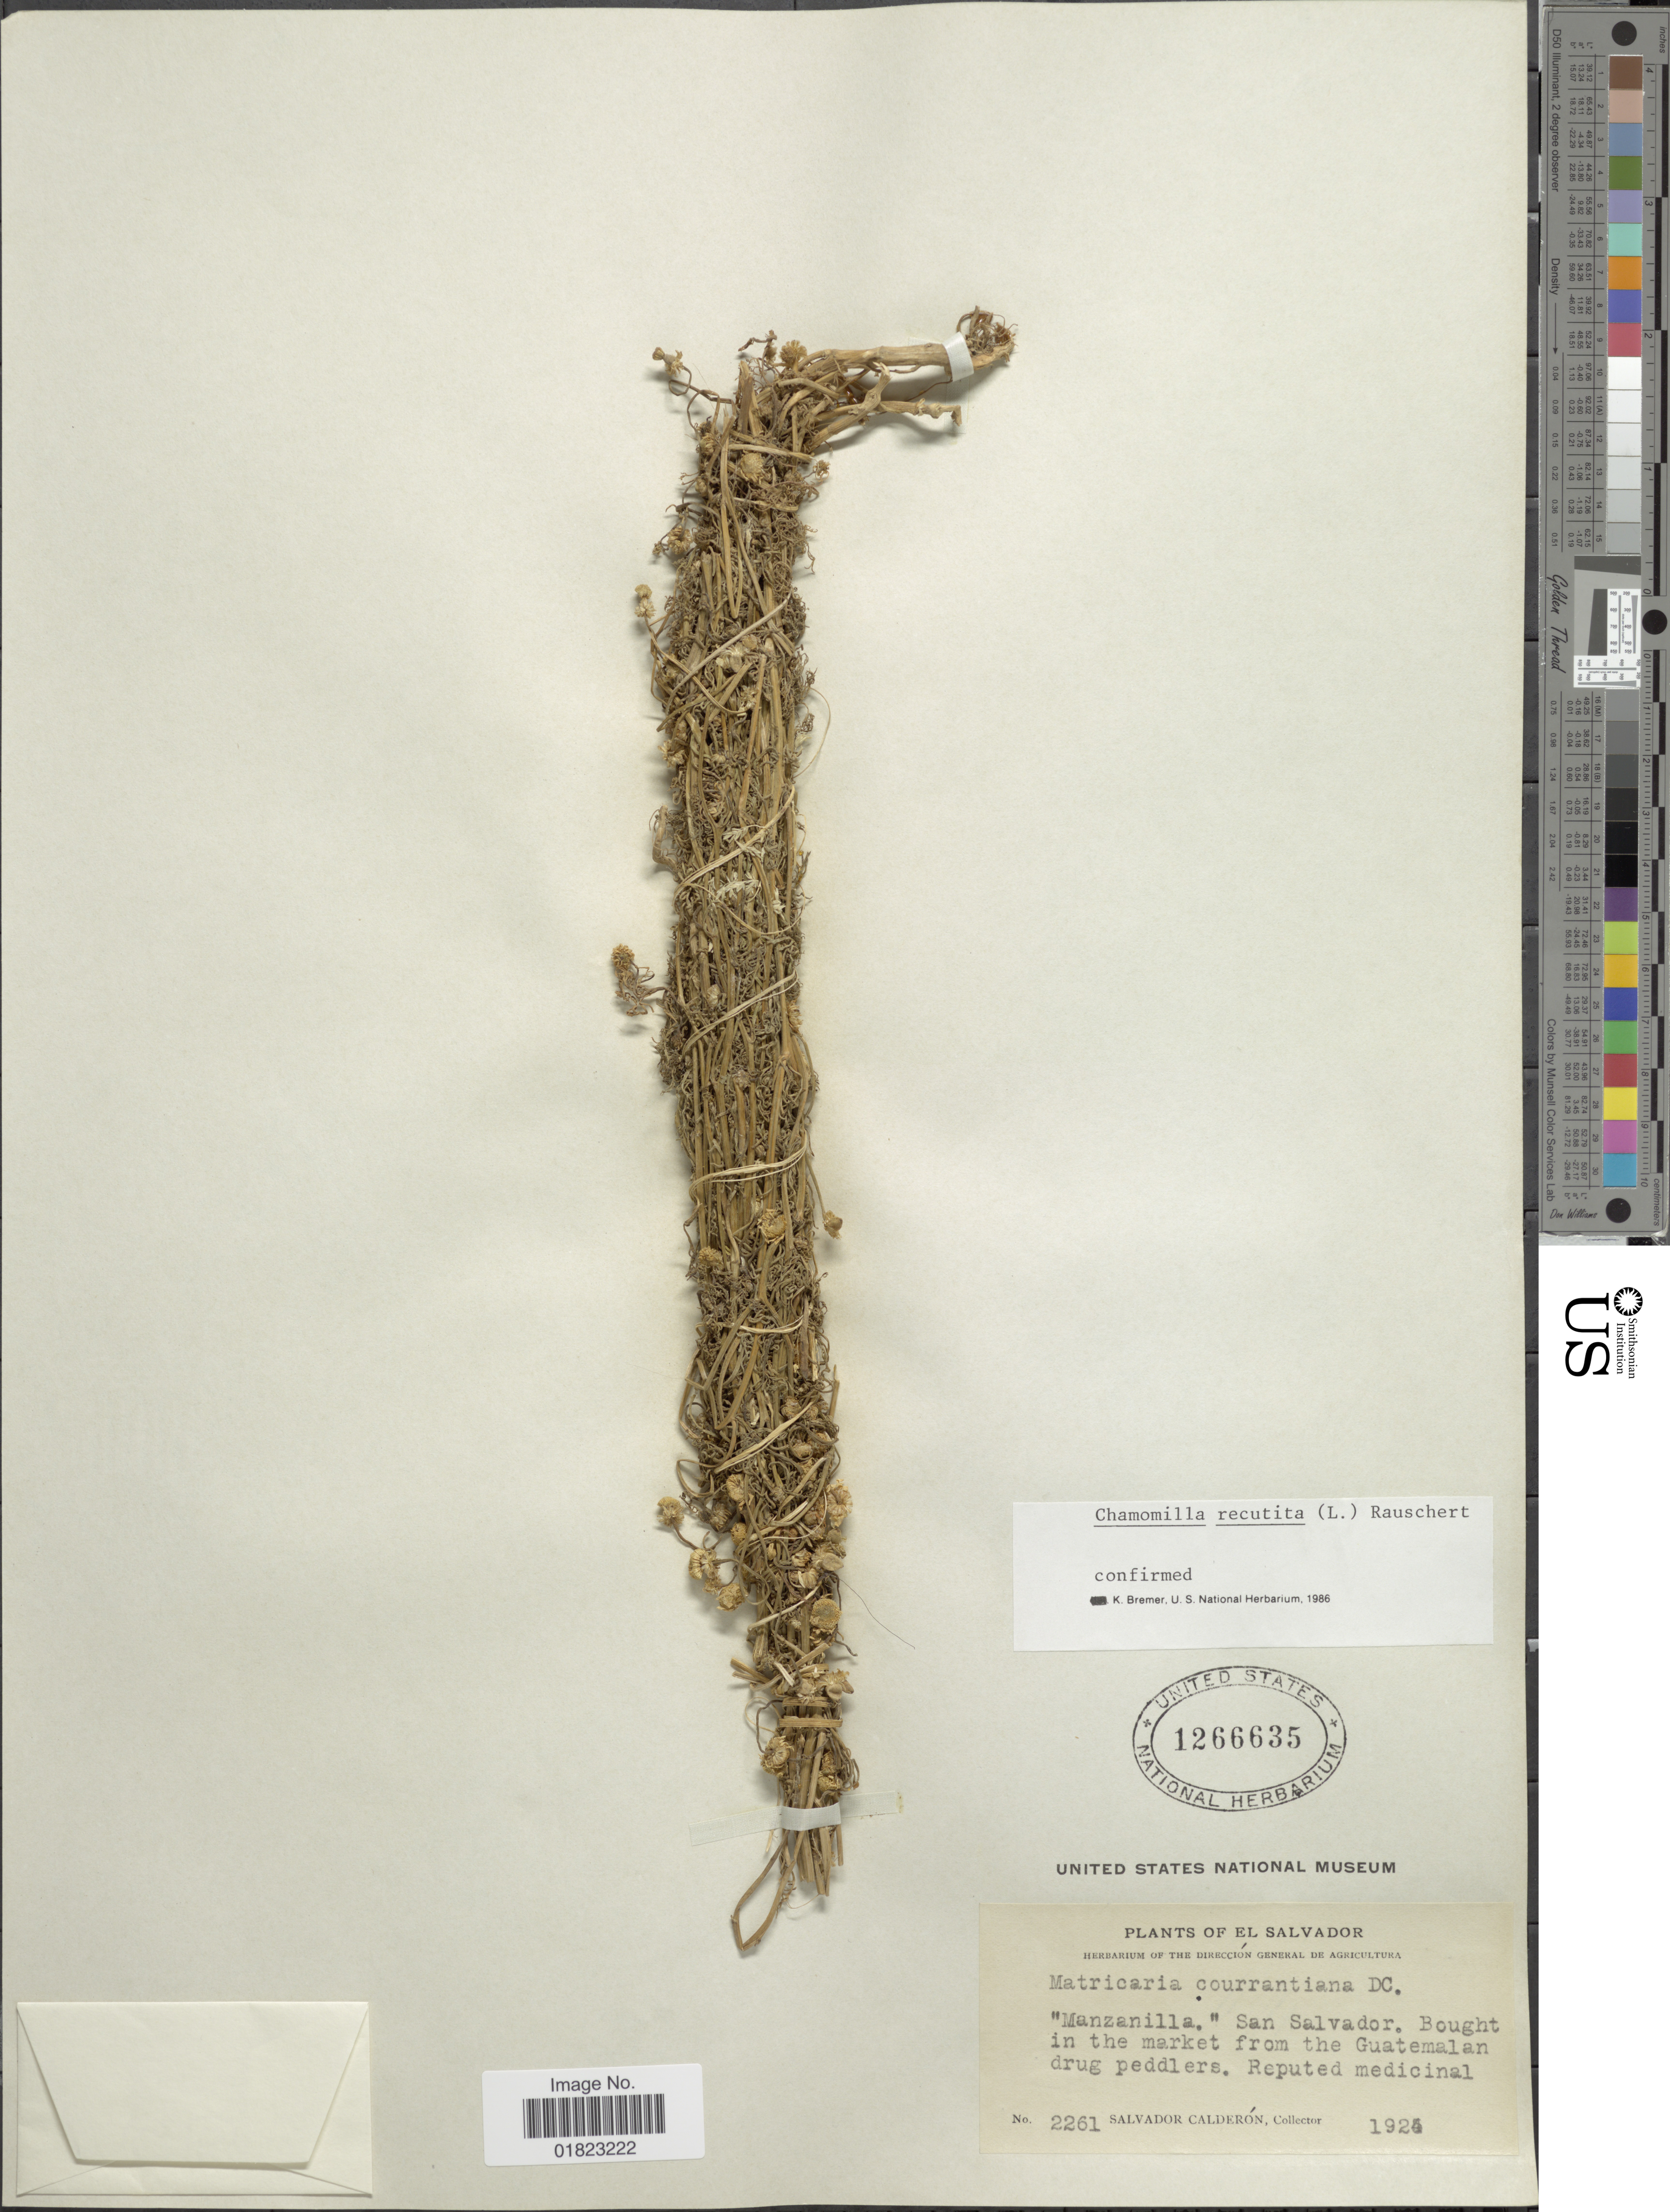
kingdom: Plantae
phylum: Tracheophyta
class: Magnoliopsida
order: Asterales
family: Asteraceae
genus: Matricaria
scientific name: Matricaria recutita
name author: L.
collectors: S. Calderón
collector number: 2261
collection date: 1924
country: El Salvador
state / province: San Salvador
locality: Manzanilla.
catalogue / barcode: US 1266635